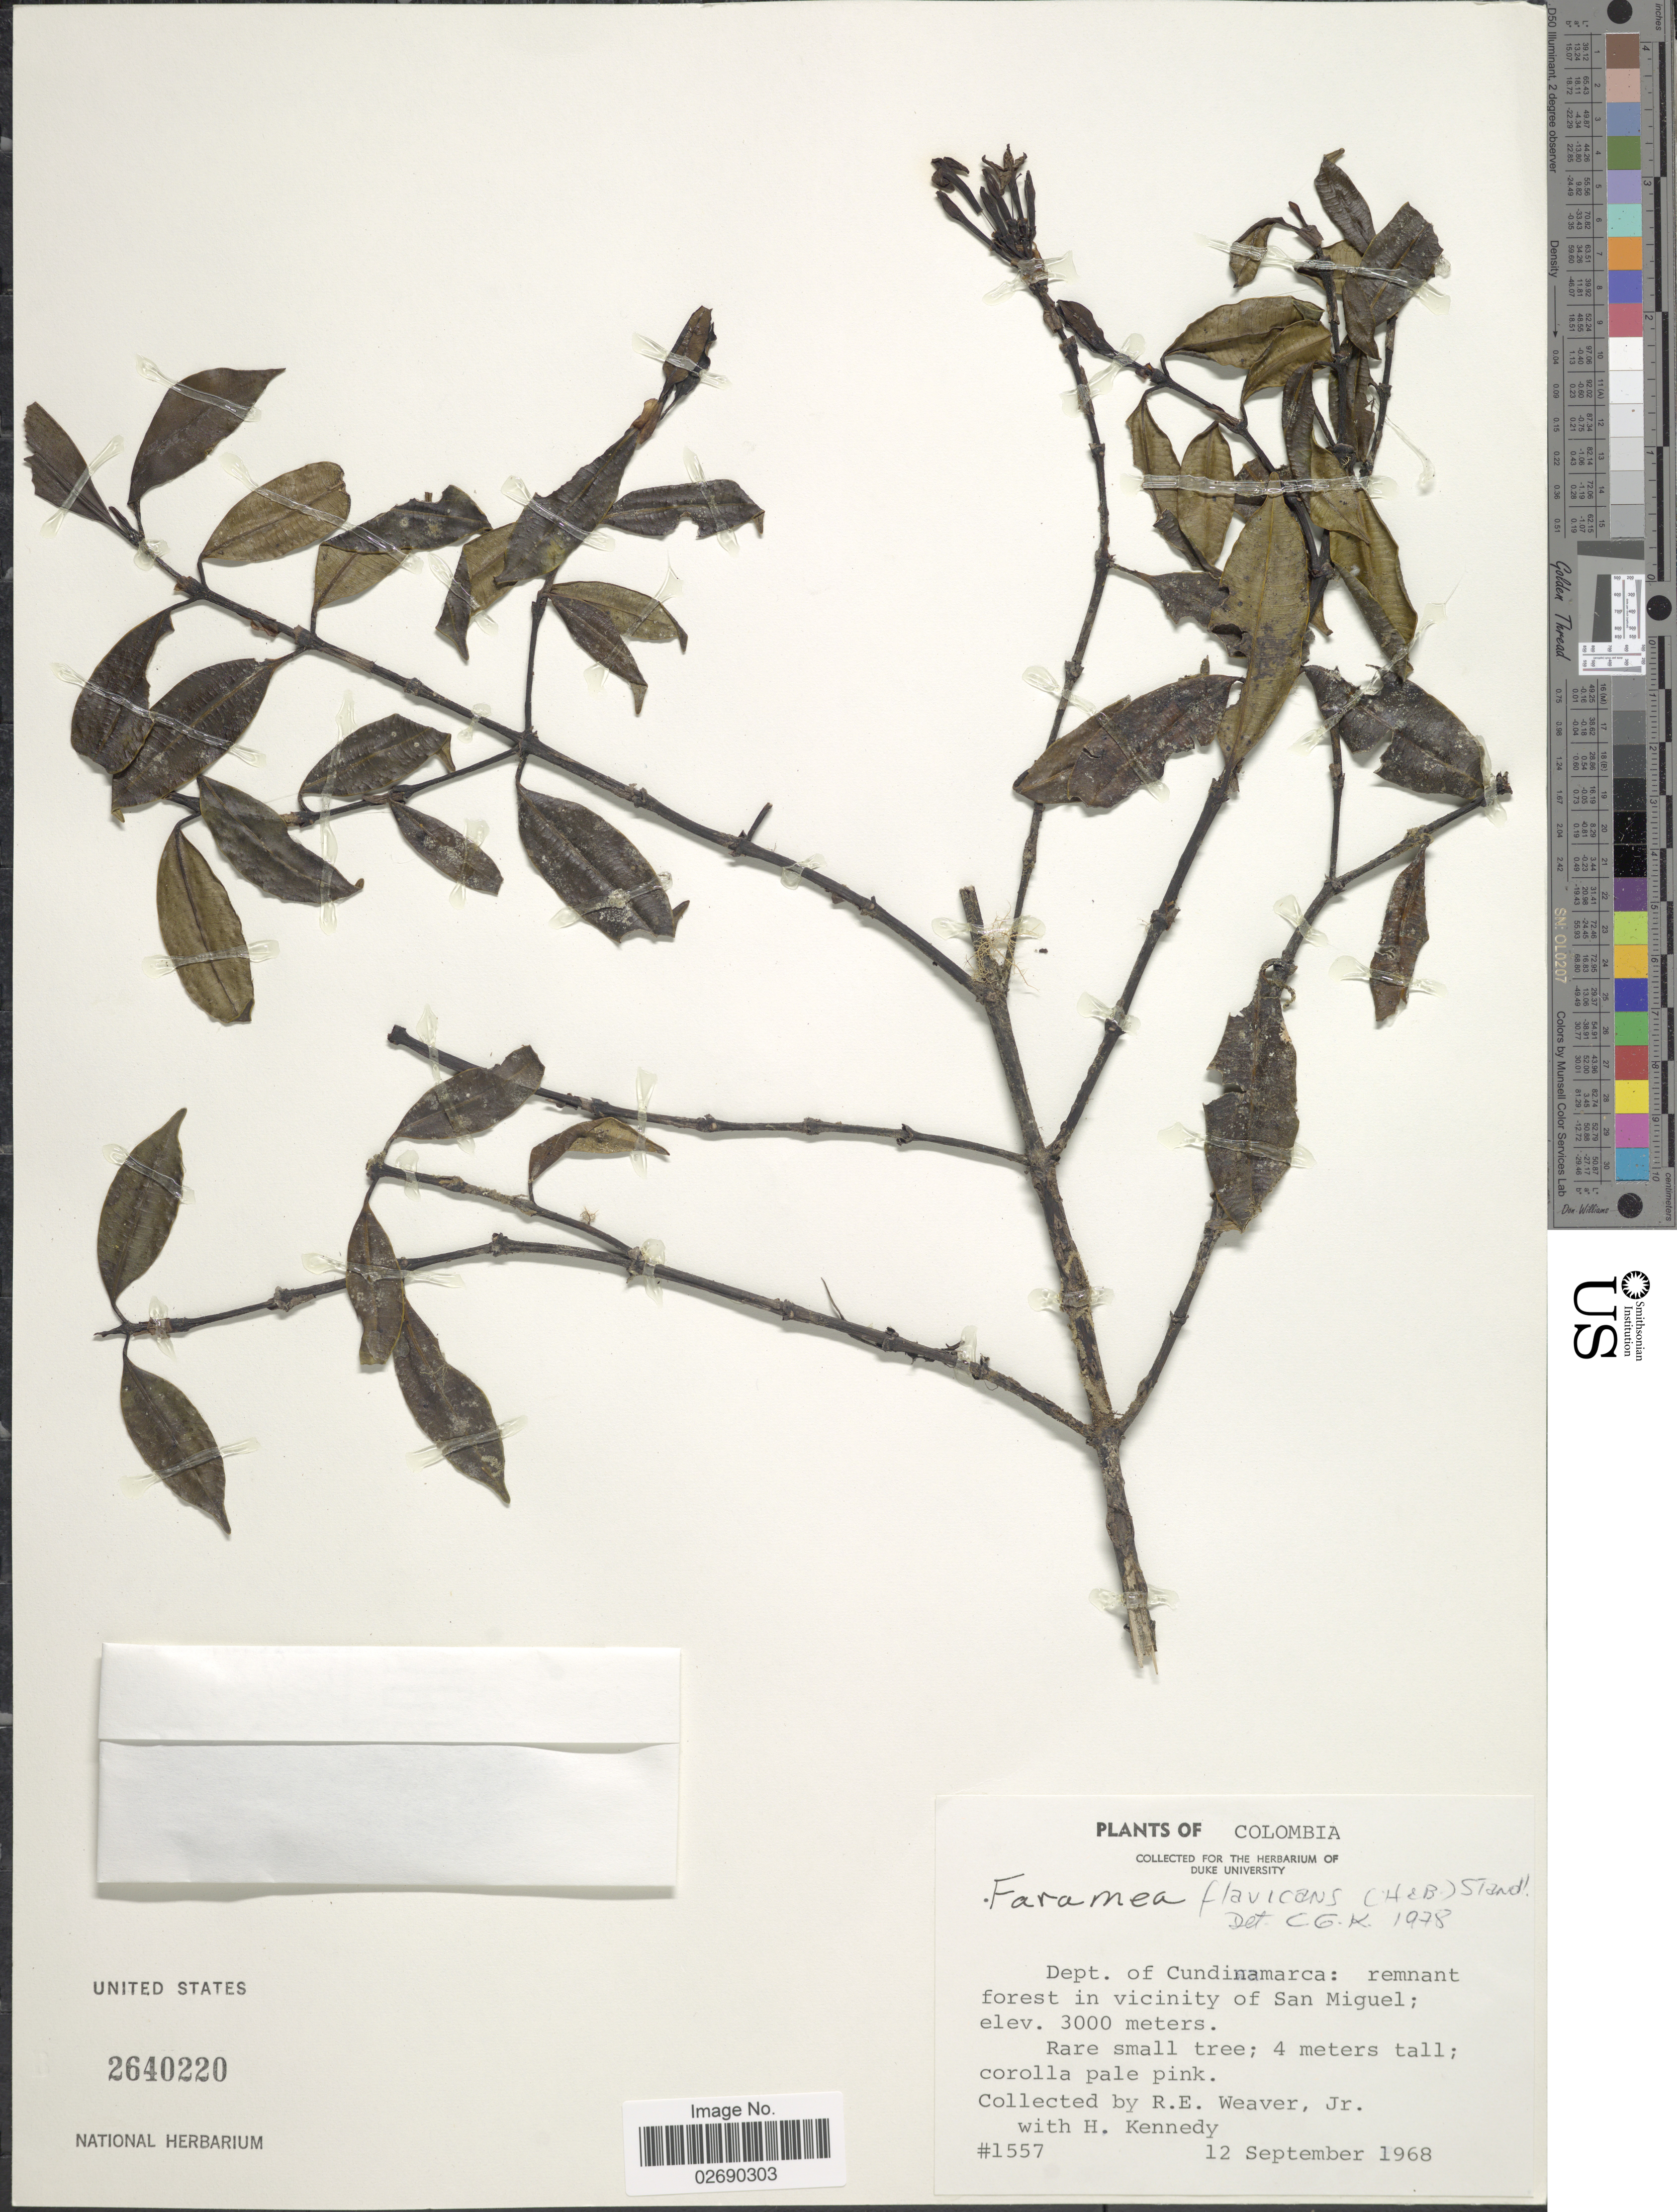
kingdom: Plantae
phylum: Tracheophyta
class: Magnoliopsida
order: Gentianales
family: Rubiaceae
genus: Faramea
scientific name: Faramea flavicans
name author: (Roem. & Schult.) Standl.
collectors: R. Weaver Jr. & H. Kennedy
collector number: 1557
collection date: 1968-09-12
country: Colombia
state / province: Cundinamarca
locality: Dept. of Cundinamarca: remnant forest in vicinity of San Miguel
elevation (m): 3000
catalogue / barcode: US 2640220